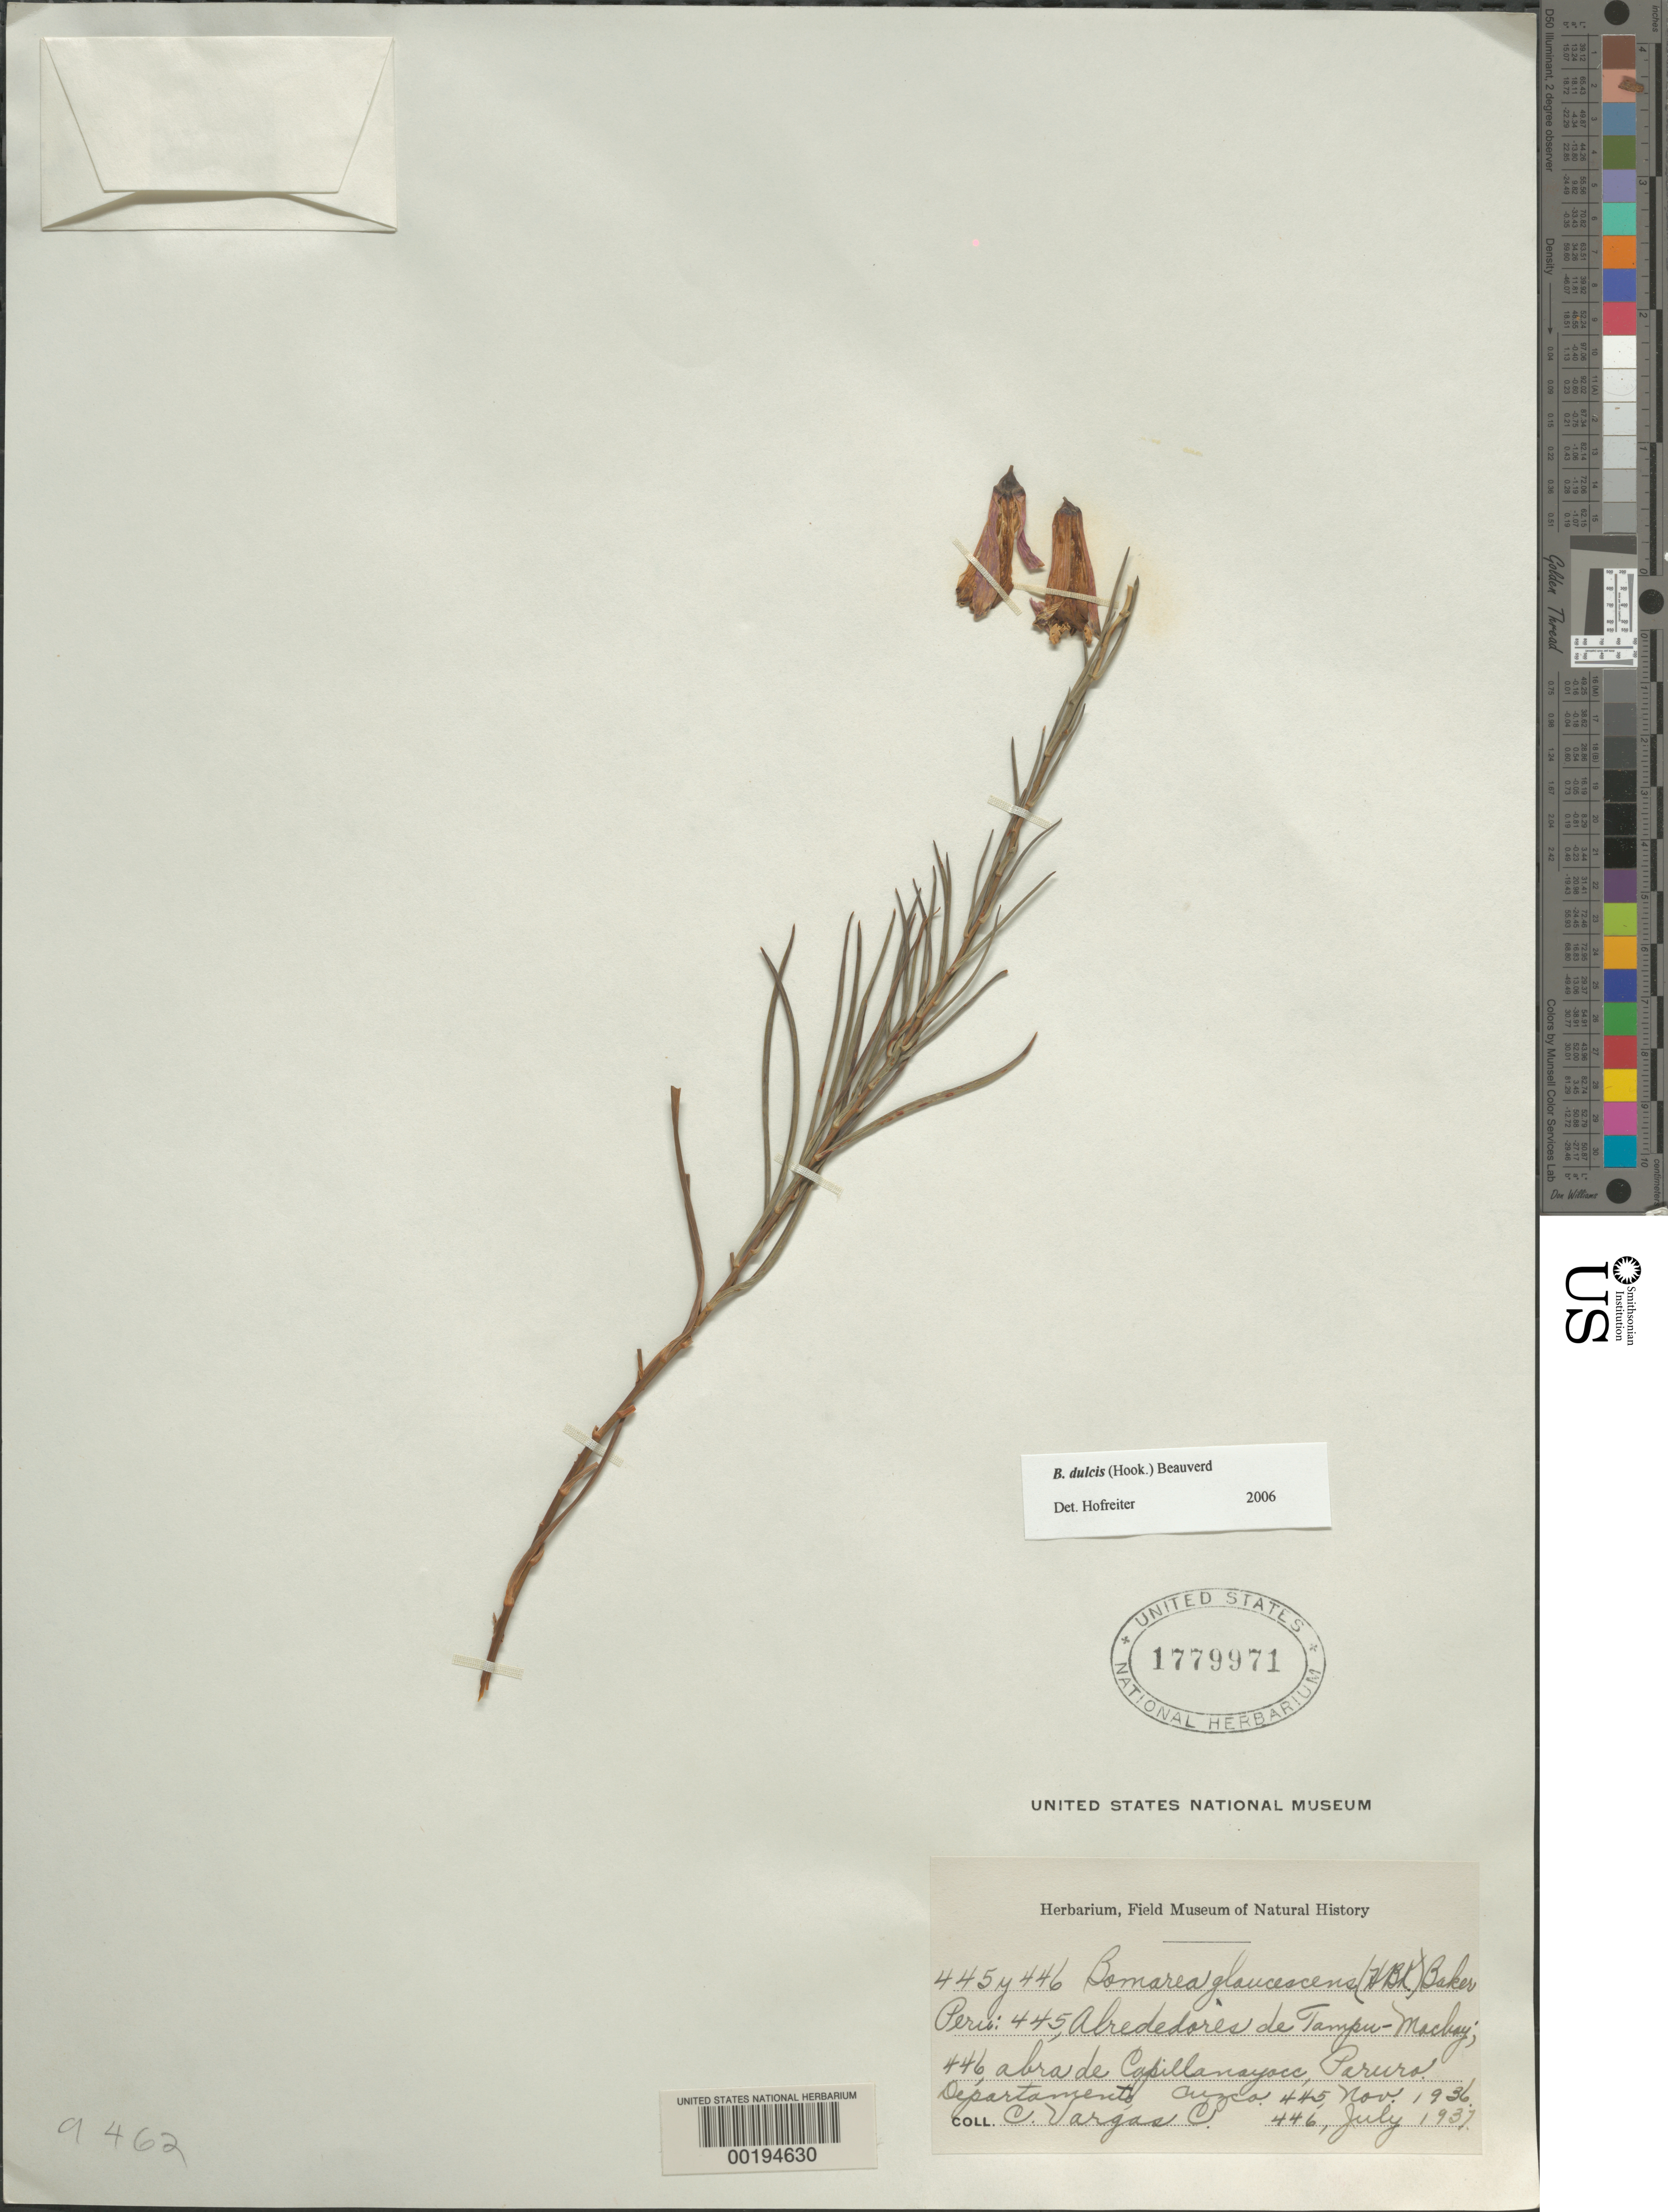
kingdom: Plantae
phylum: Tracheophyta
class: Liliopsida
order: Liliales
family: Alstroemeriaceae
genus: Bomarea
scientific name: Bomarea glaucescens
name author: (Kunth) Baker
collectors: C. Vargas Calderón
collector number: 445 & 446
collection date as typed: Nov 1936 and -- Jul 1937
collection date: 1936-11,1937-07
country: Peru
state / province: Cusco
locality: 445, alrededores de Tampu-Machay; 446, cove of Capillanayocc, Parura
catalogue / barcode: US 1779971